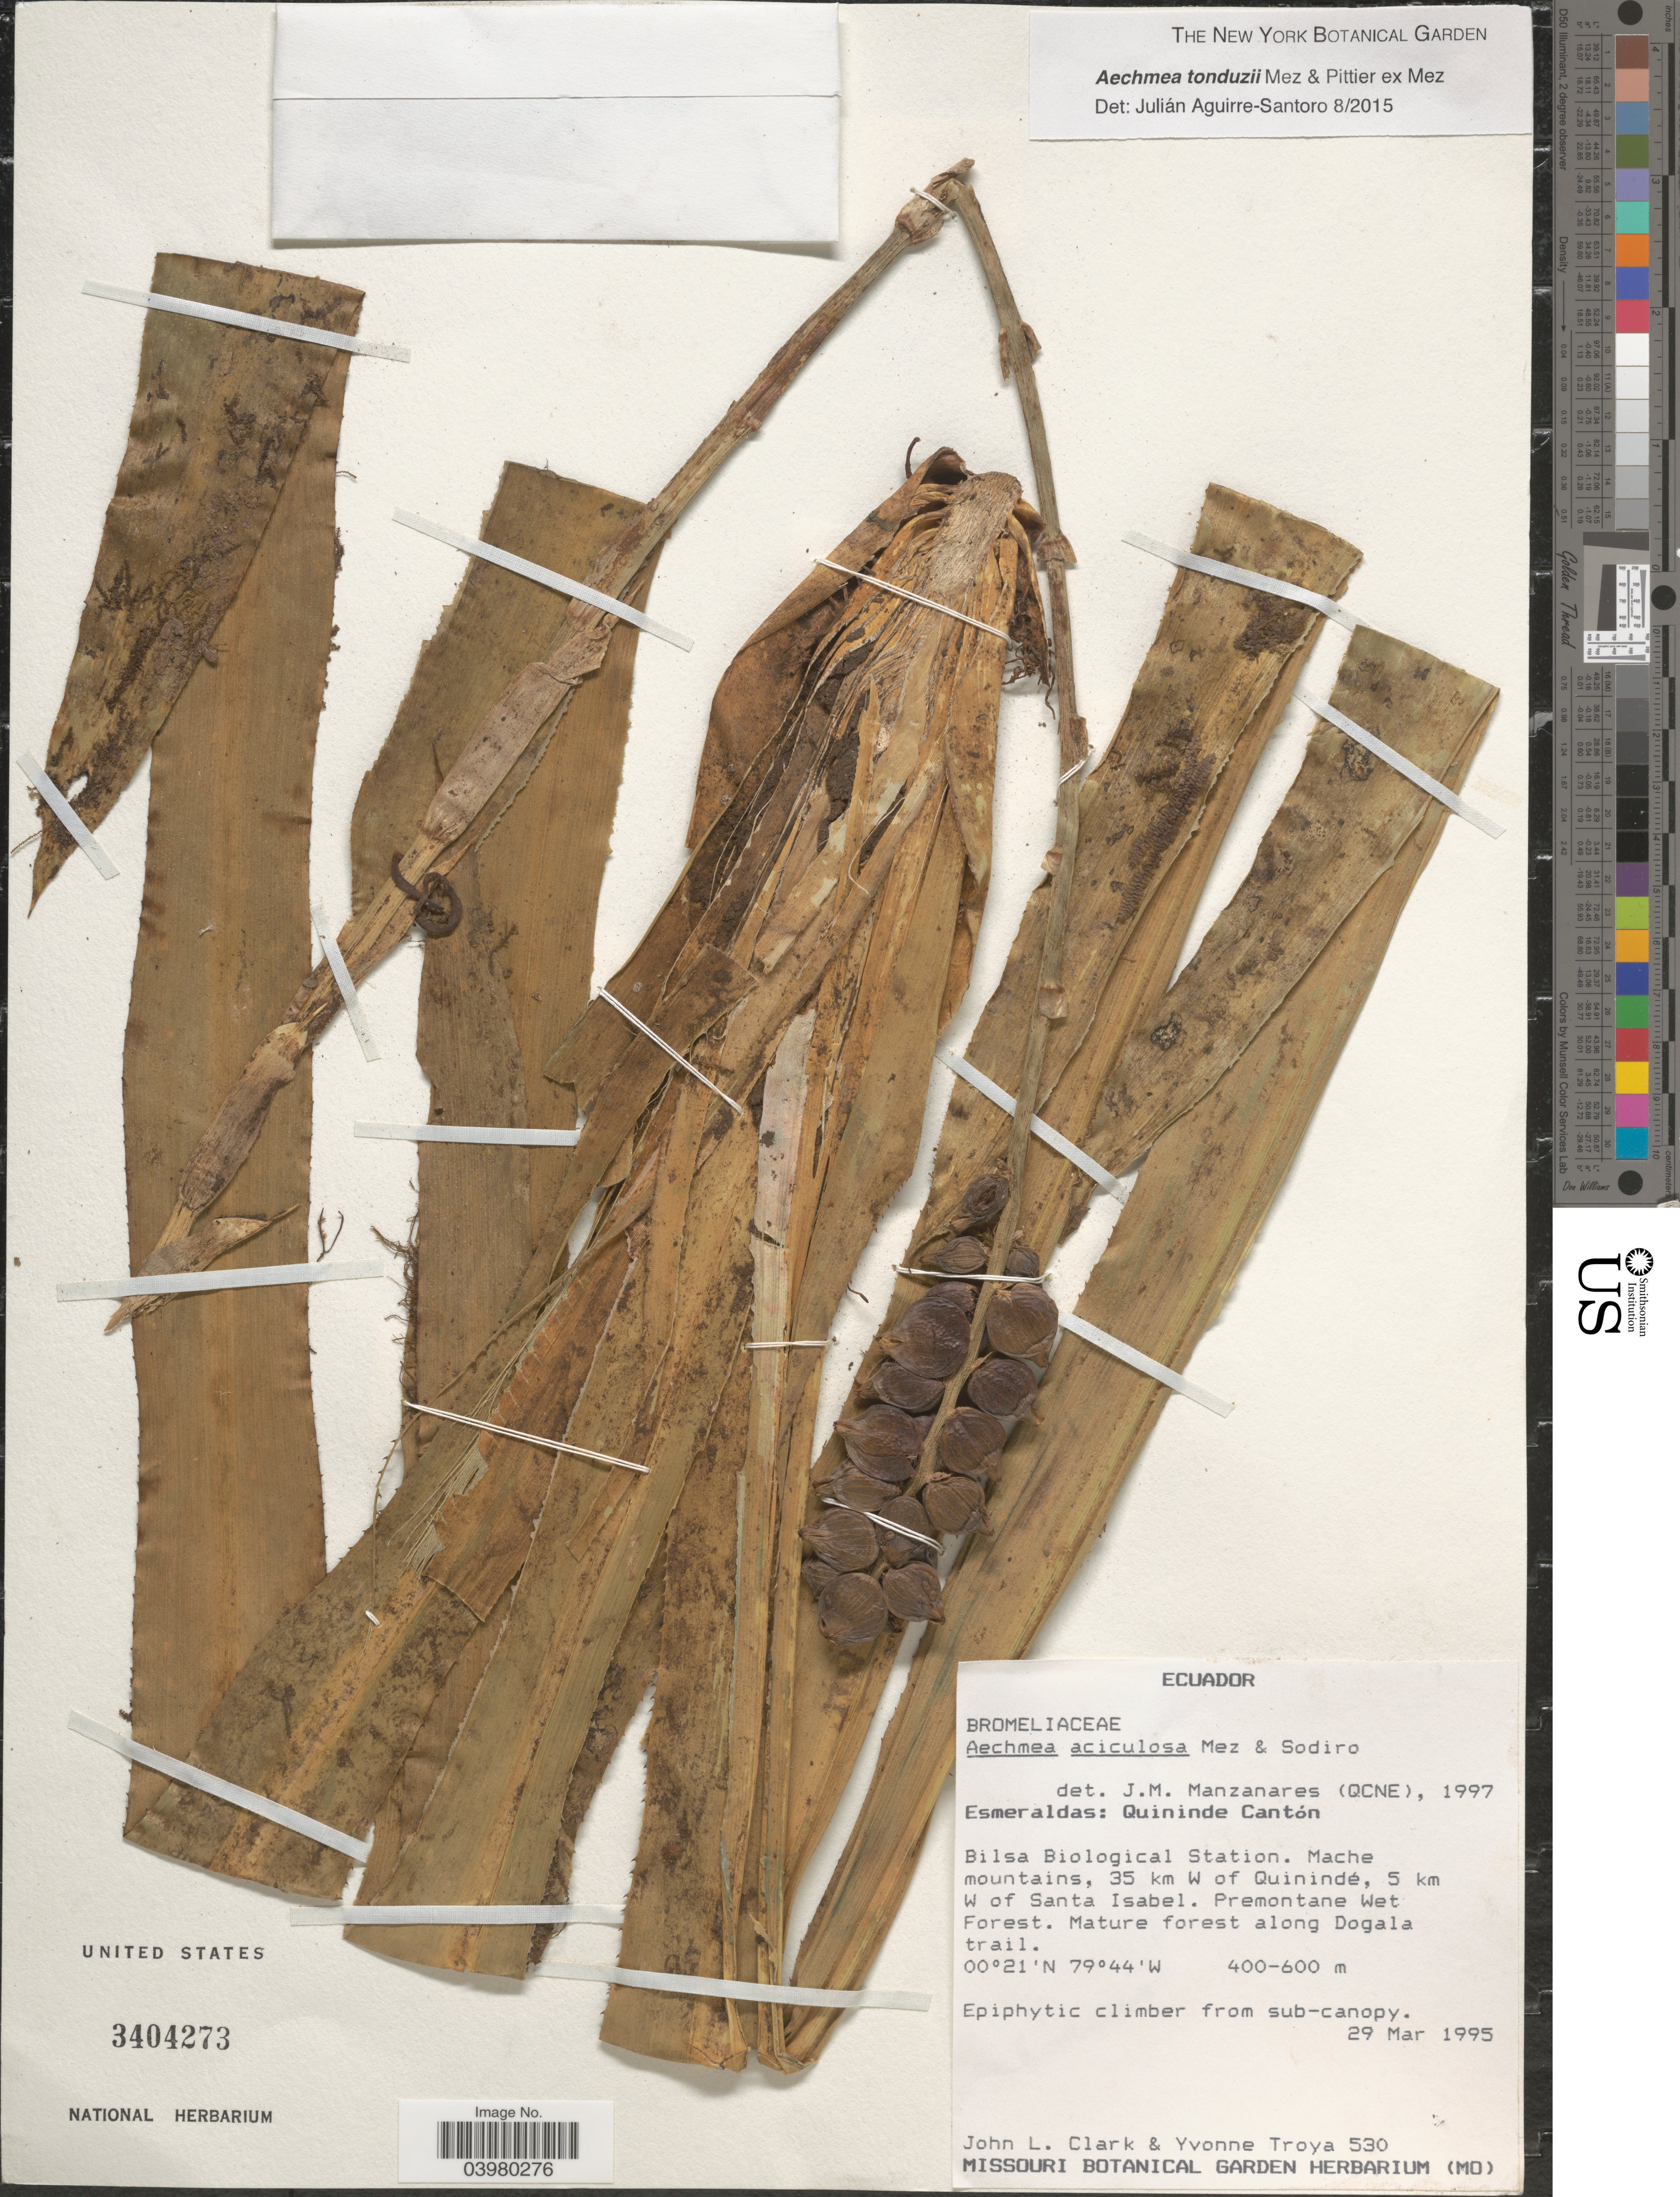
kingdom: Plantae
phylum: Tracheophyta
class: Liliopsida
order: Poales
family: Bromeliaceae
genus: Aechmea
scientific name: Aechmea tonduzii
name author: Mez & Pittier ex Mez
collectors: J. L. Clark & Y. Troya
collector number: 530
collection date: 1995-03-29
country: Ecuador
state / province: Esmeraldas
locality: Quininde Cantón. Bilsa Biological Station. Mache mountains, 35 km W of Quinindé, 5 km W of Santa Isabel. Premontane Wet Forest. Mature forest along Dogala trail.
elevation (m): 400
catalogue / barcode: US 3404273